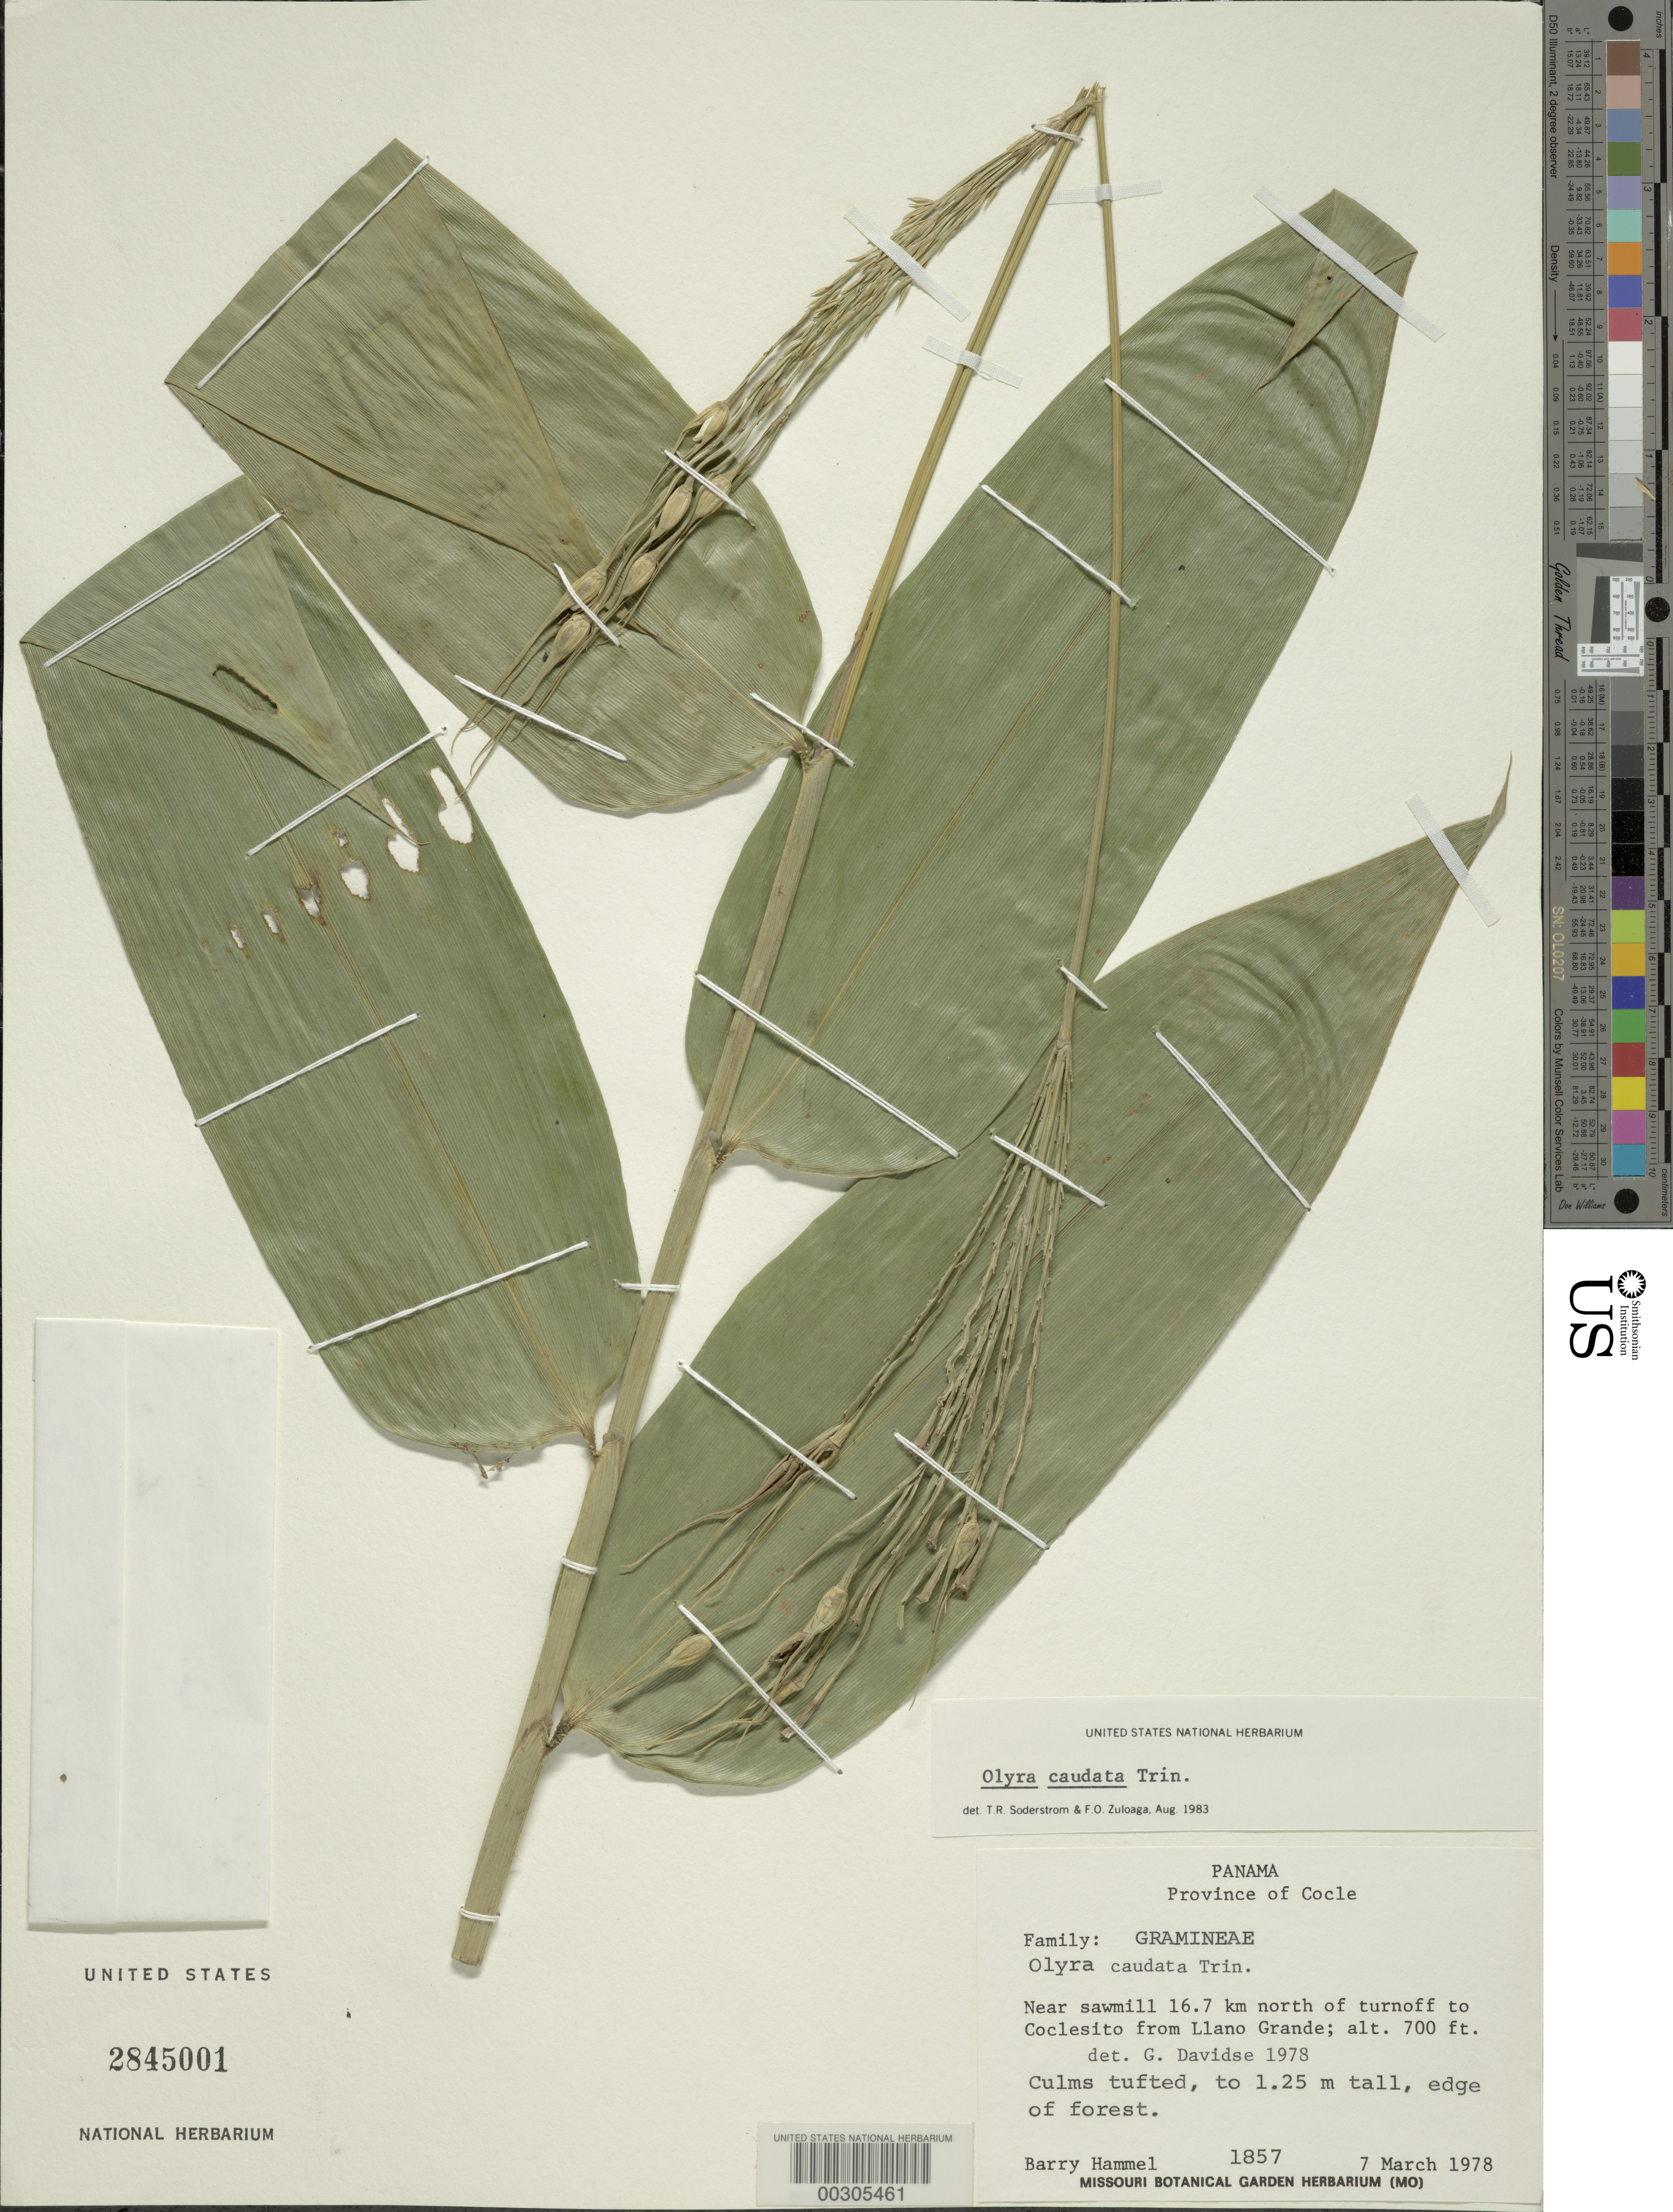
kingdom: Plantae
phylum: Tracheophyta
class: Liliopsida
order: Poales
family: Poaceae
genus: Olyra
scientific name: Olyra caudata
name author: Trin.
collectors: B. Hammel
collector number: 1857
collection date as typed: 07 Mar 1978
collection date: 1978-03-07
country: Panama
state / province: Coclé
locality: Coclesito, Llano Grande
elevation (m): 214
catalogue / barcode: US 2845001